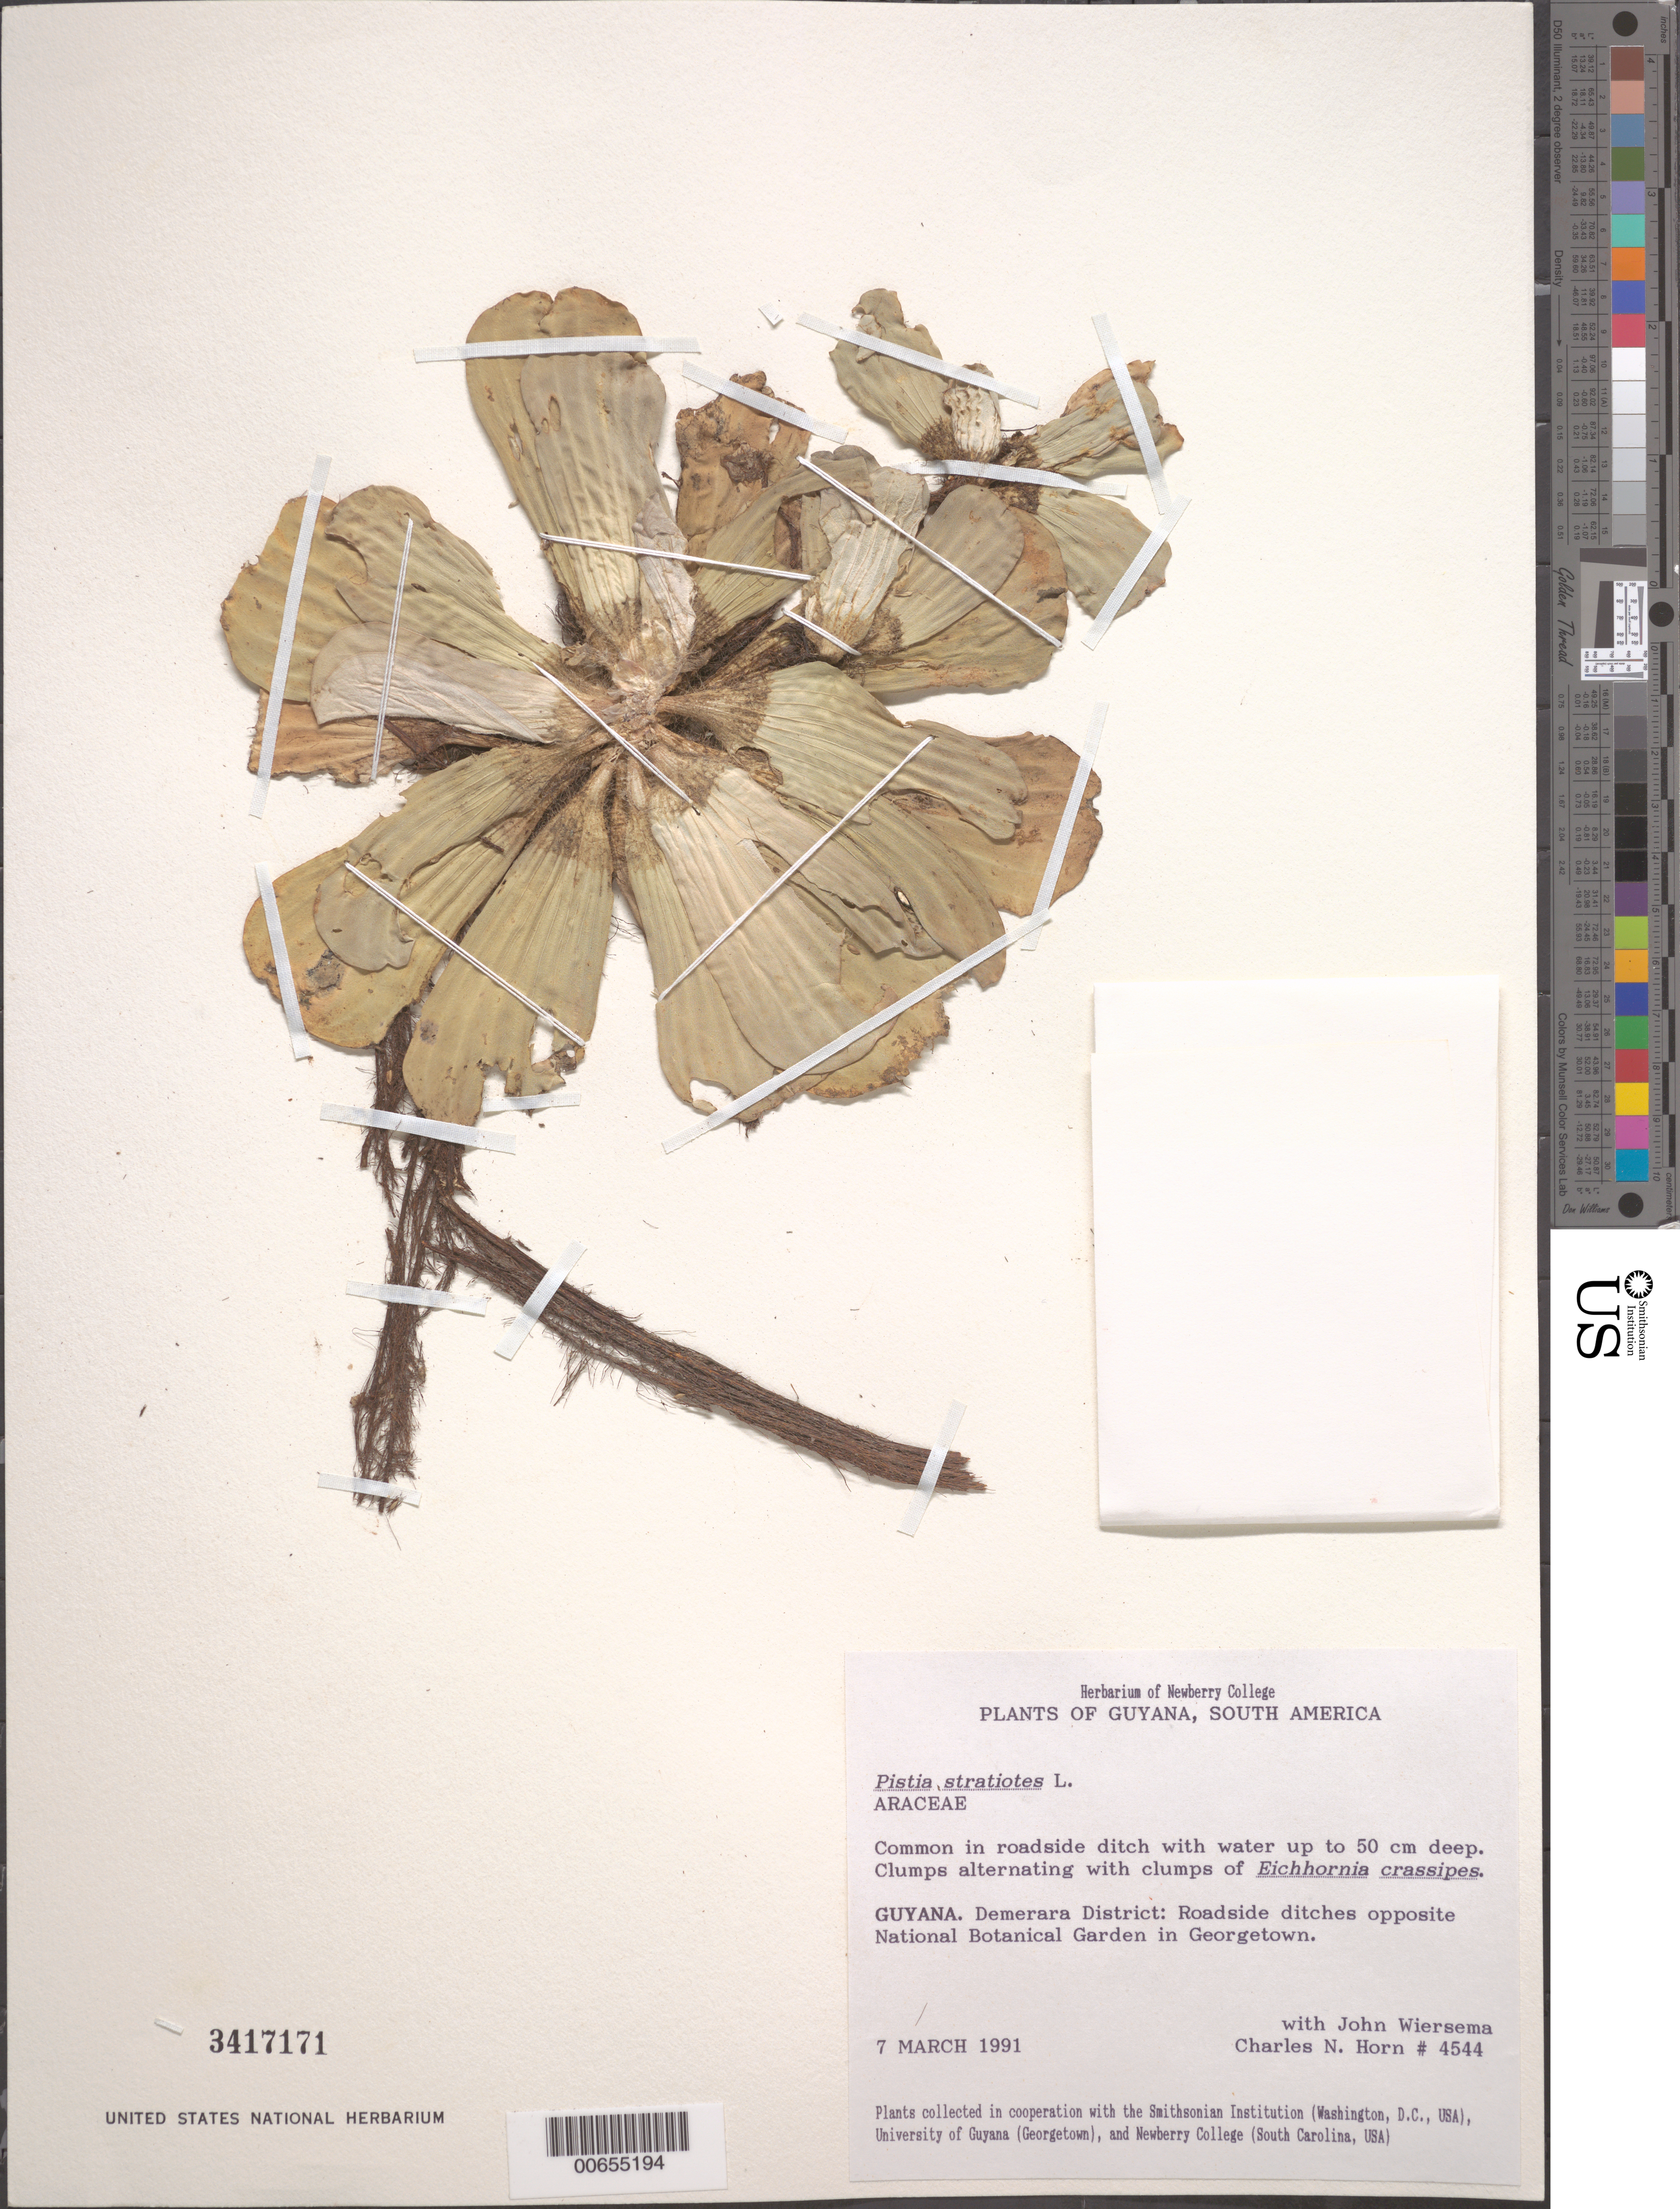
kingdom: Plantae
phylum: Tracheophyta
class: Liliopsida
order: Alismatales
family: Araceae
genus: Pistia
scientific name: Pistia stratiotes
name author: L.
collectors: C. N. Horn, J. H. Wiersema, T. McDowell & M. Gopaul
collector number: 4544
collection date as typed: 7-Mar-91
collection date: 1991-03-07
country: Guyana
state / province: Demerara-Mahaica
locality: National Botanical Garden (opposite), Georgetown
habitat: Roadside ditches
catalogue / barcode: US 3417171